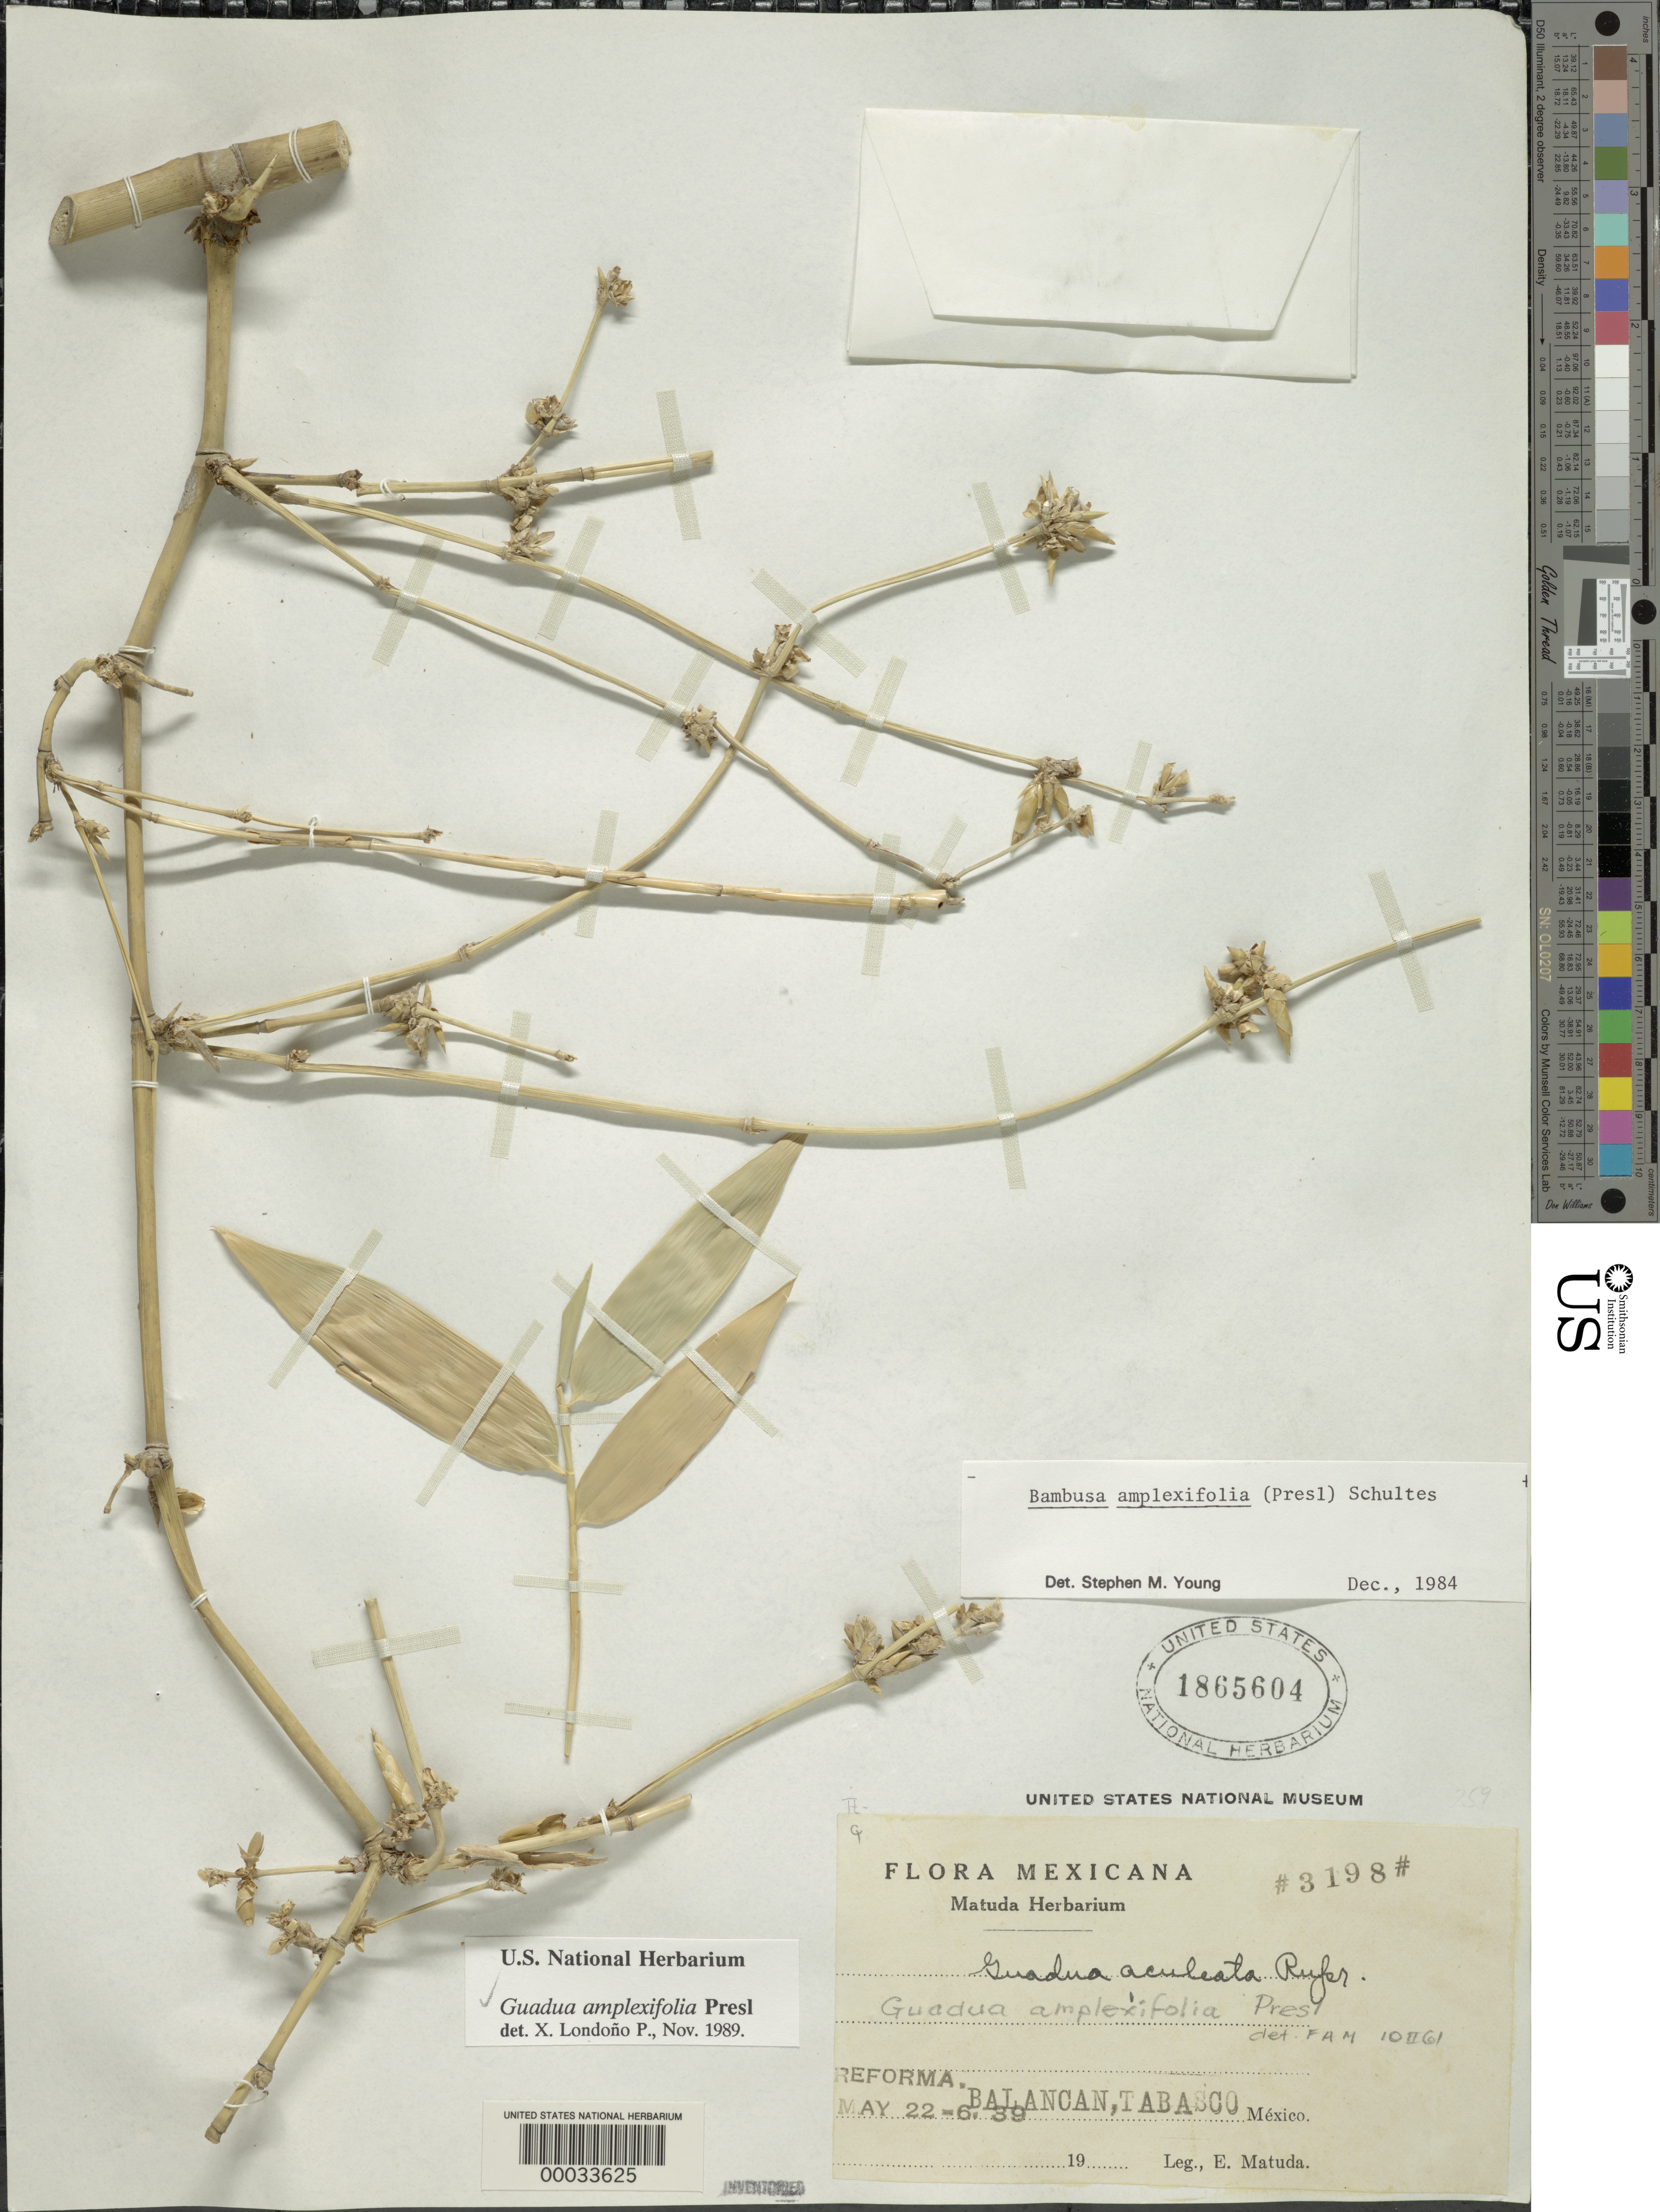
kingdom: Plantae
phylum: Tracheophyta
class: Liliopsida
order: Poales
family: Poaceae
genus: Guadua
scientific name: Guadua amplexifolia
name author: J. Presl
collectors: E. Matuda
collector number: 3198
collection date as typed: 22 May 1939 to 26 May 1939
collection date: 1939-05-22/1939-05-26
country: Mexico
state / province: Tabasco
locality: Balancan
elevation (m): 50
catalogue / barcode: US 1865604